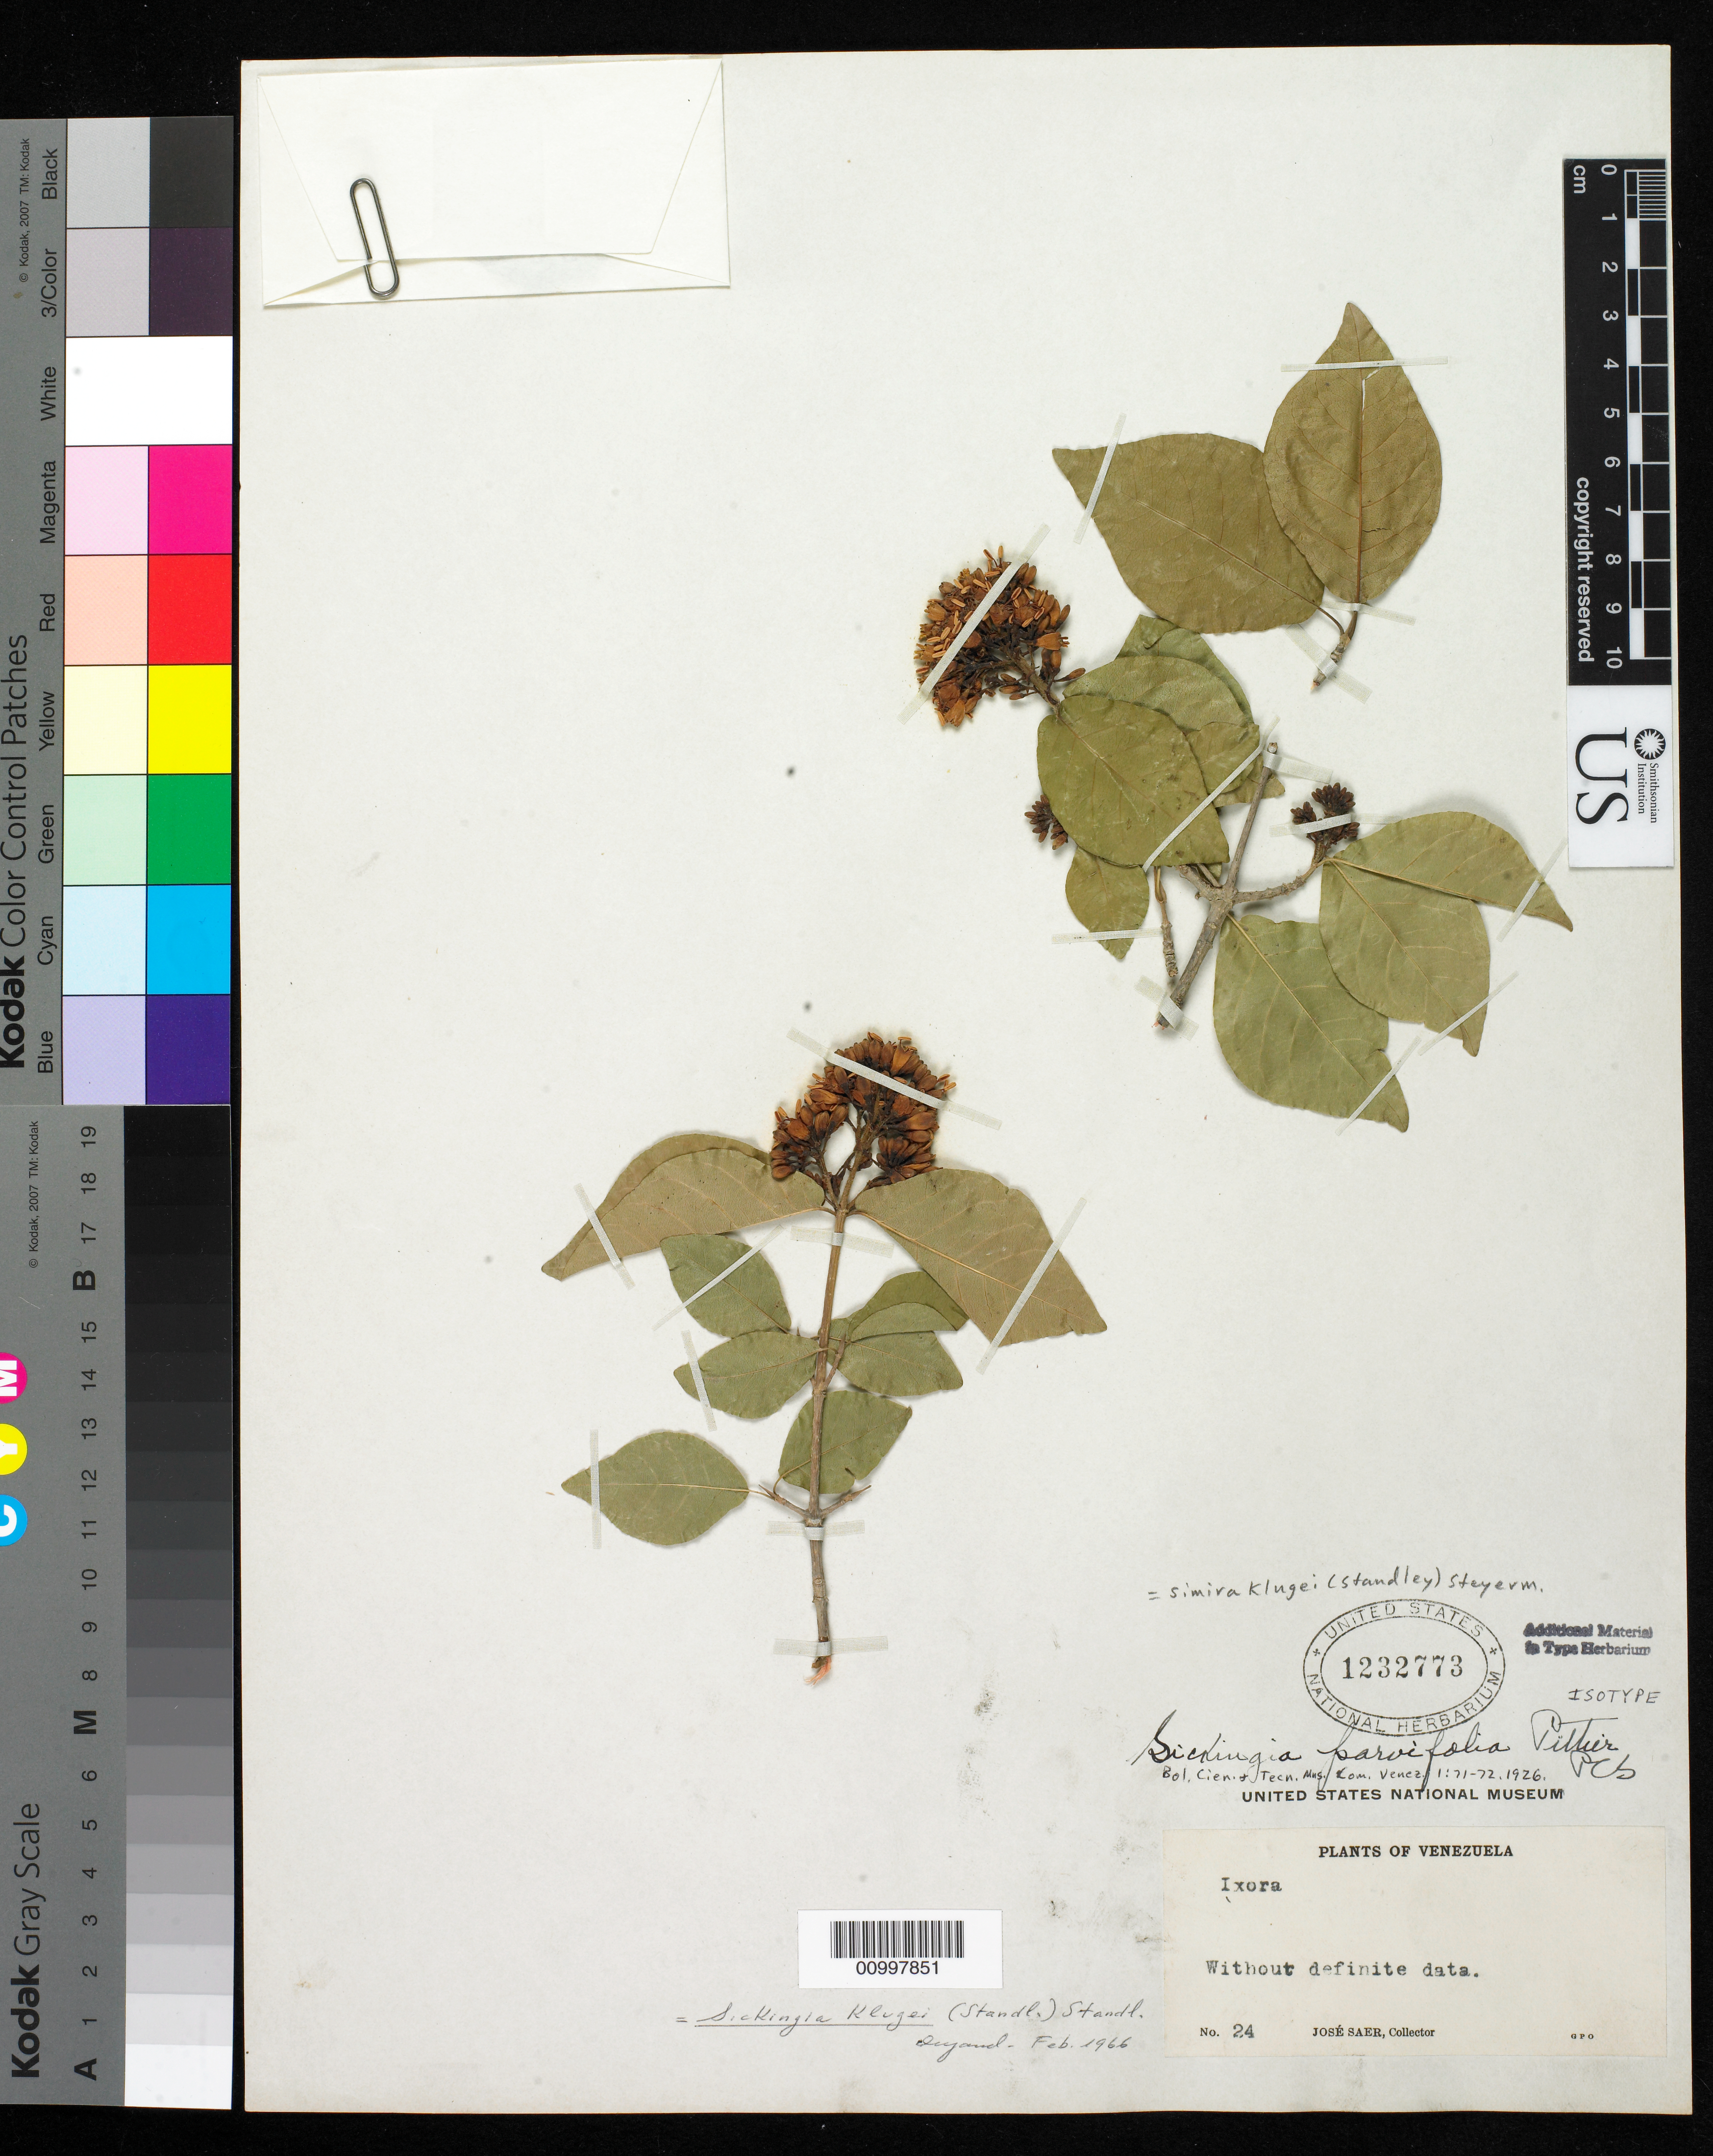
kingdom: Plantae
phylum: Tracheophyta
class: Magnoliopsida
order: Gentianales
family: Rubiaceae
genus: Sickingia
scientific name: Sickingia parvifolia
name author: Pittier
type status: Type Collection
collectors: J. Saer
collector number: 24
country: Venezuela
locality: Collection data on the label missing.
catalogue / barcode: US 1232773